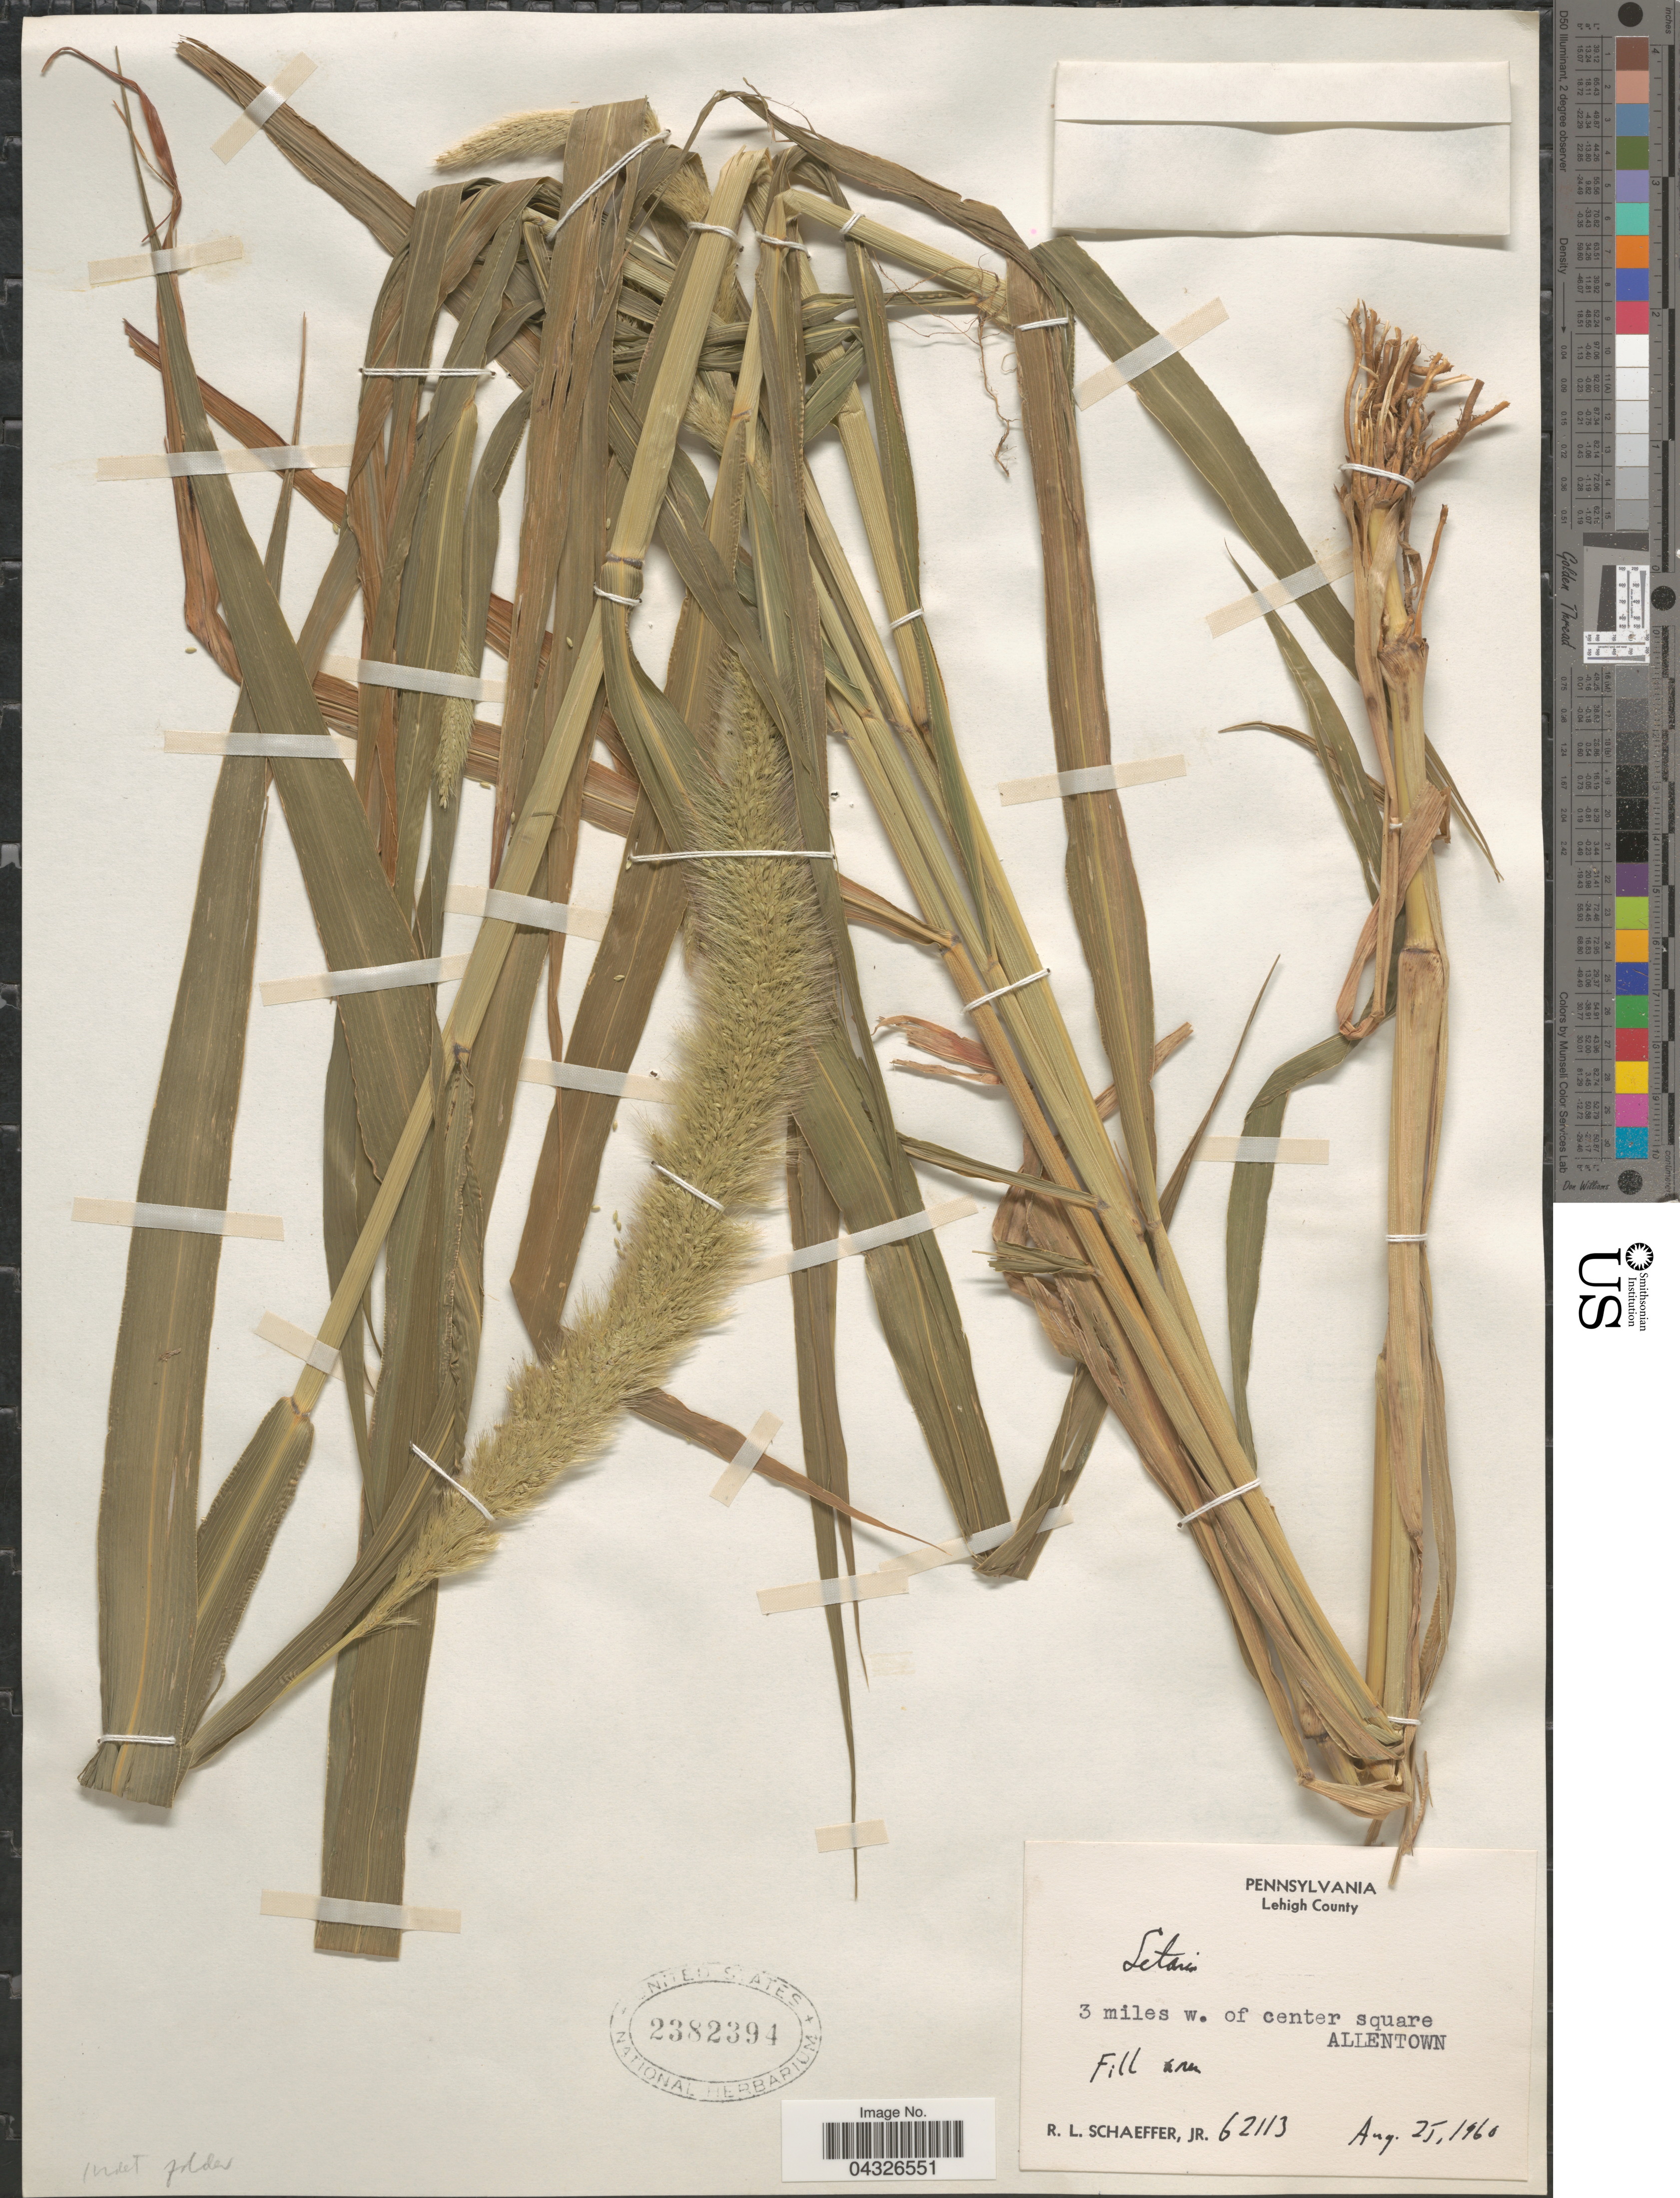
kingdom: Plantae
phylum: Tracheophyta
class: Liliopsida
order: Poales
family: Poaceae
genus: Setaria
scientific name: Setaria sp.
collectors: R. L. Schaeffer Jr.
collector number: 62113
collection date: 1960-08-25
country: United States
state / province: Pennsylvania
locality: Lehigh County. 3 miles w. of center square Allentown.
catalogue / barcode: US 2382394